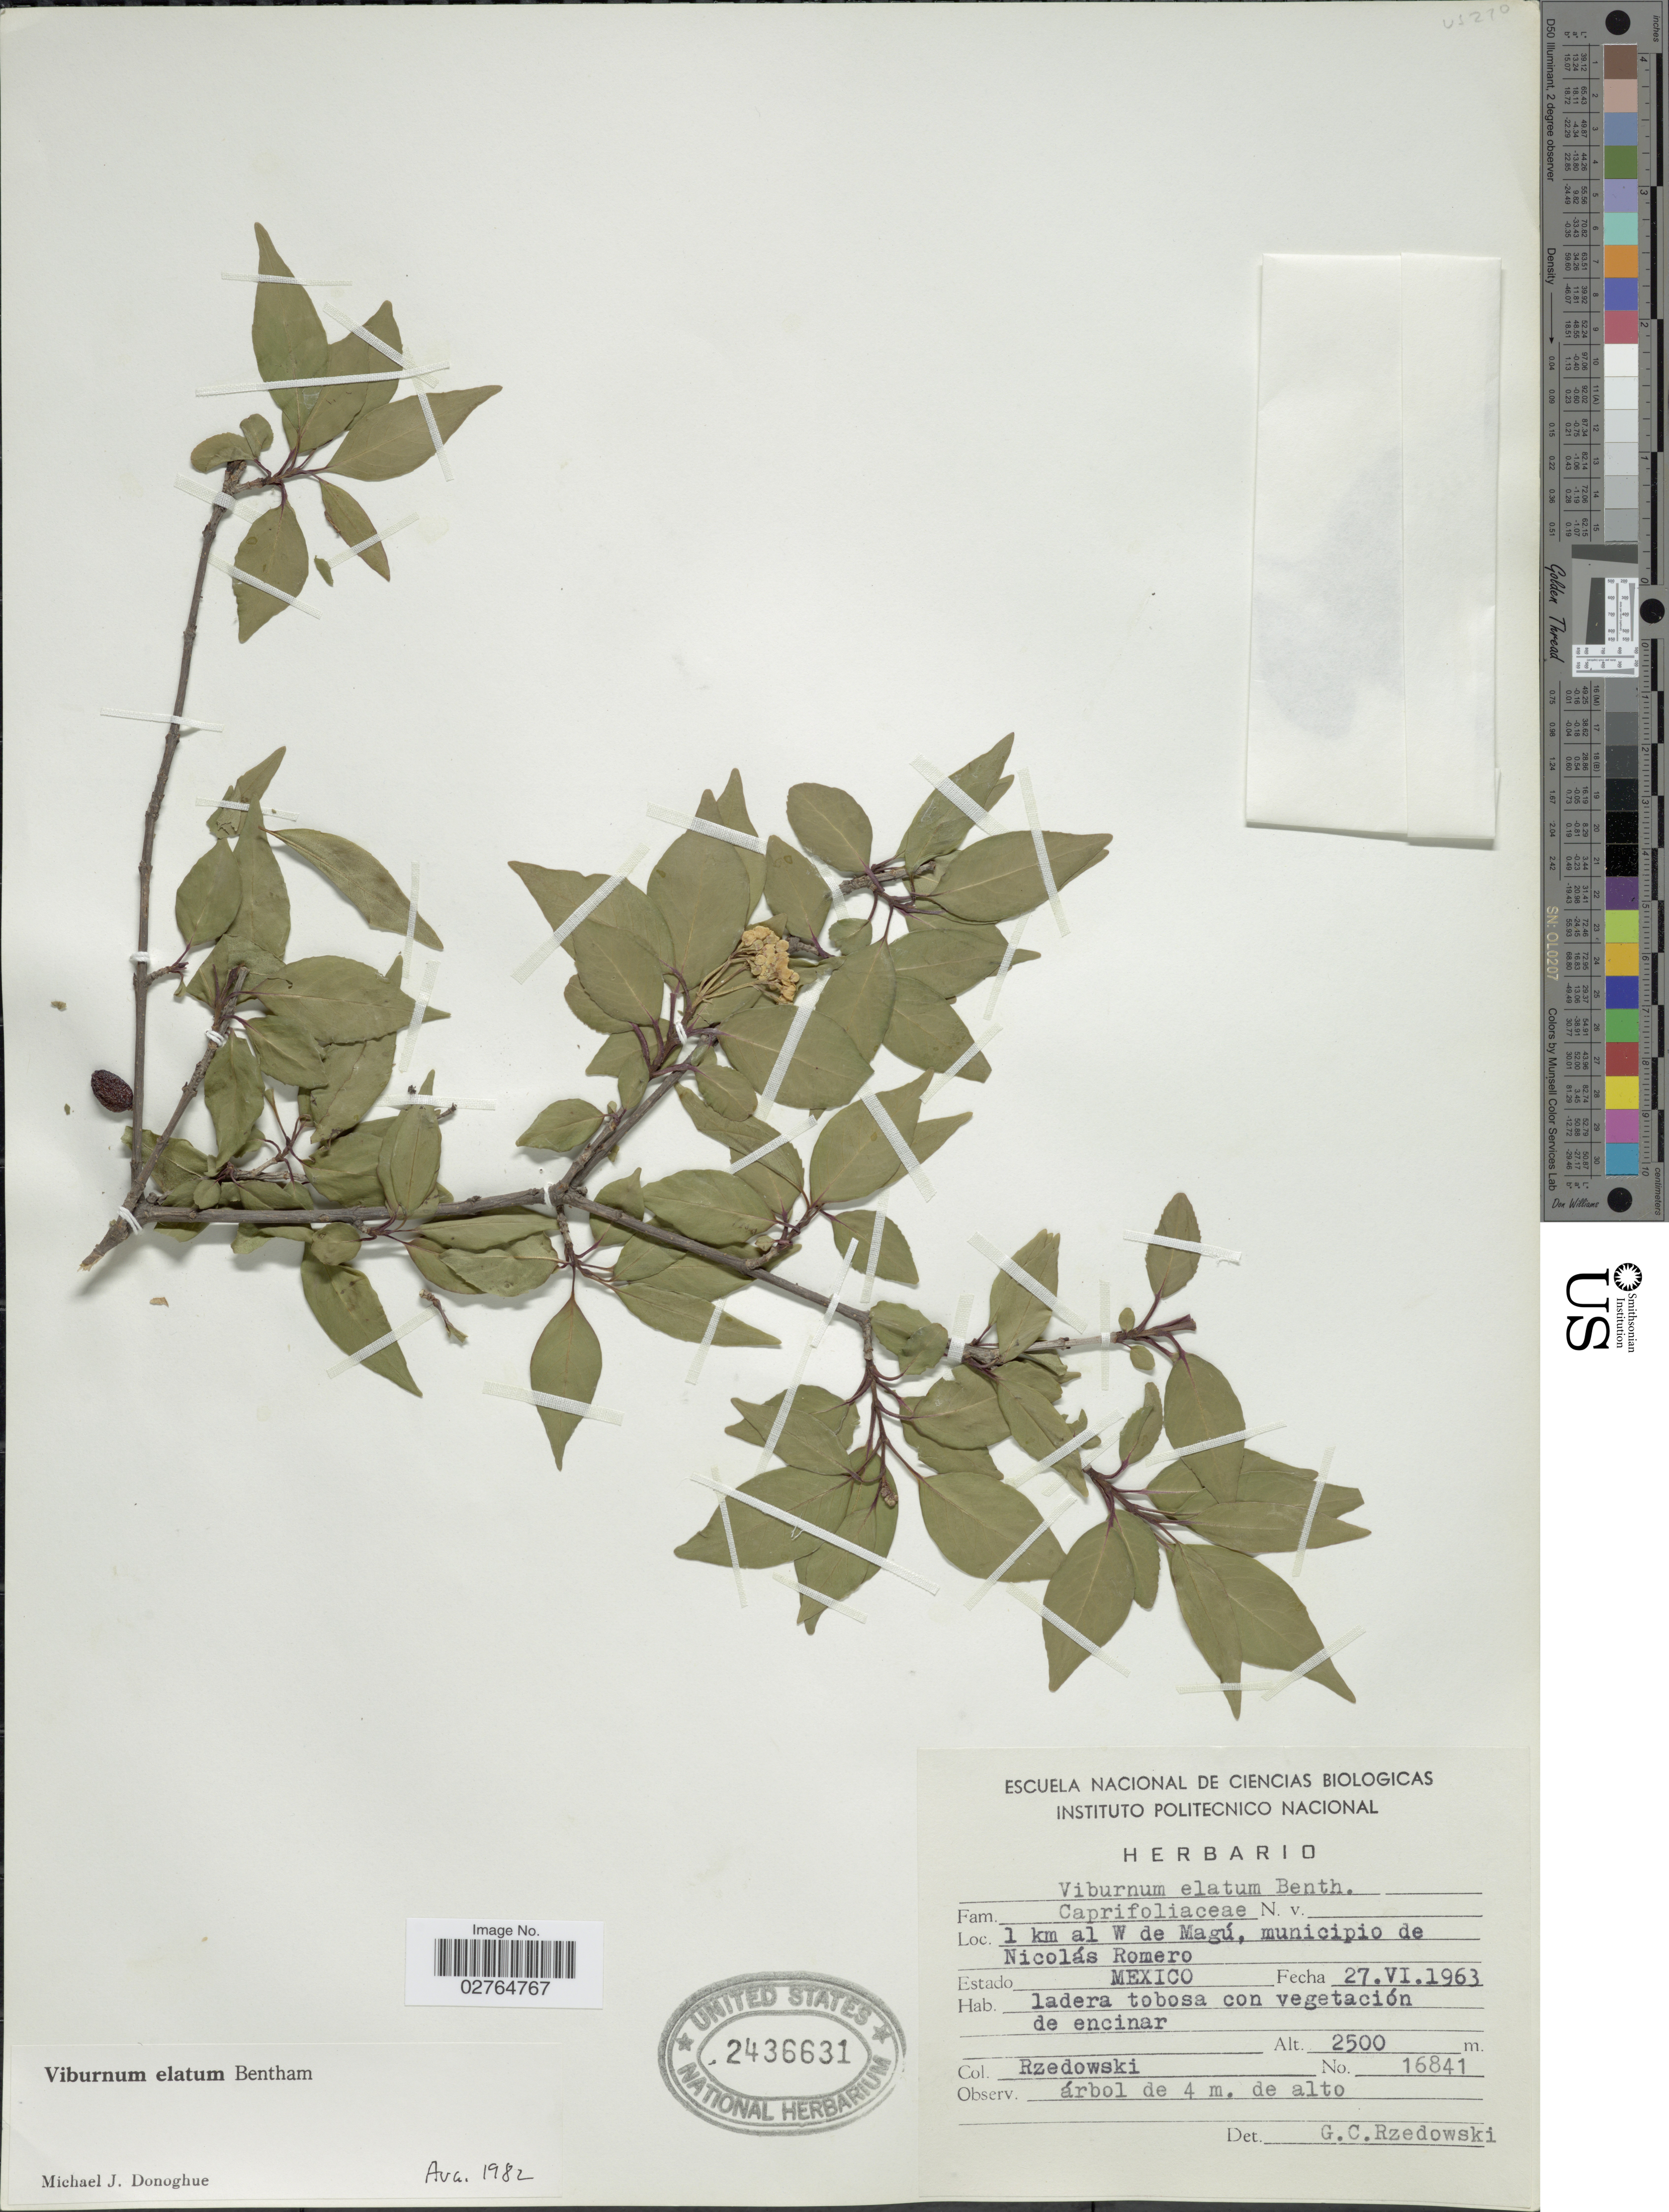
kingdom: Plantae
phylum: Tracheophyta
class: Magnoliopsida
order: Dipsacales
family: Viburnaceae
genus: Viburnum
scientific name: Viburnum elatum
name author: Benth.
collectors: Rzedowski, --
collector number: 16841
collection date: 1963-06-27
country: Mexico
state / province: México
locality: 1 km al W de Magú, municipio de Nicolás Romero.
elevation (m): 2500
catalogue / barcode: US 2436631